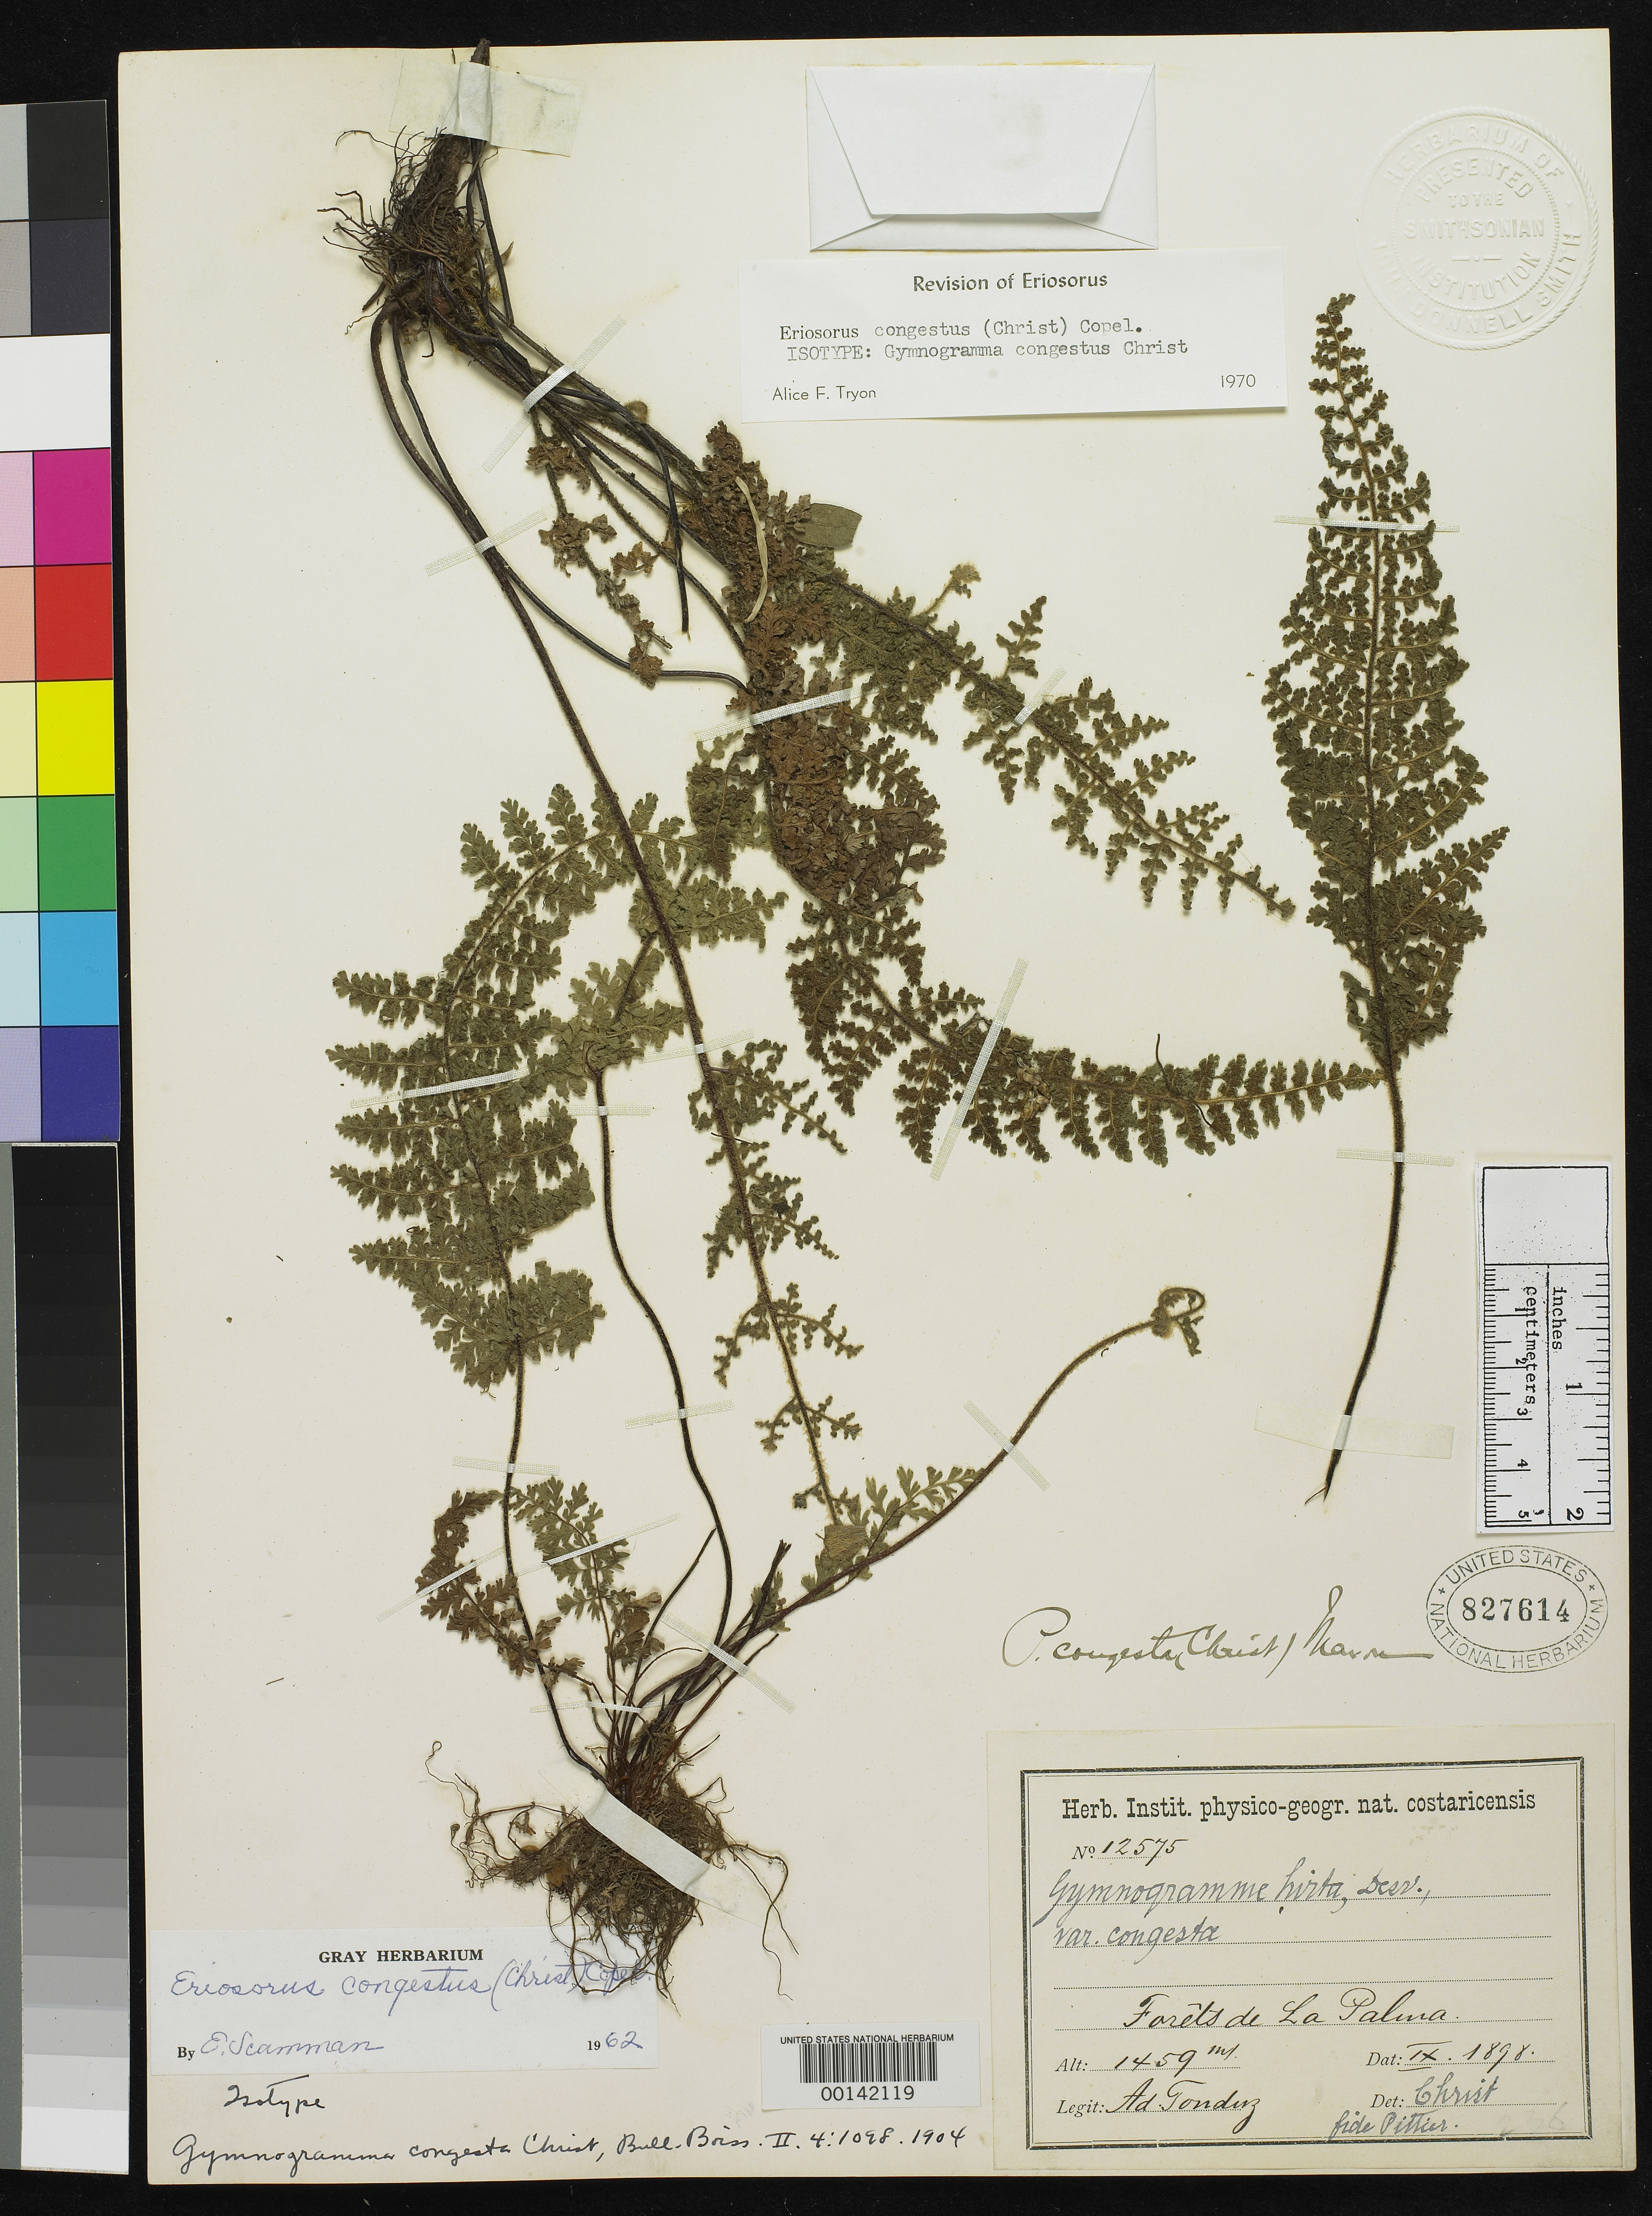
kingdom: Plantae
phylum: Tracheophyta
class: Polypodiopsida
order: Polypodiales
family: Pteridaceae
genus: Gymnogramma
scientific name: Gymnogramma congesta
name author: Christ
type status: Type Collection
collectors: A. Tonduz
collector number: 12575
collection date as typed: Sep 1898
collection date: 1898-09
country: Costa Rica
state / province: San José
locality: Forets de La Palma.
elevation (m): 1459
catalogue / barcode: US 827614